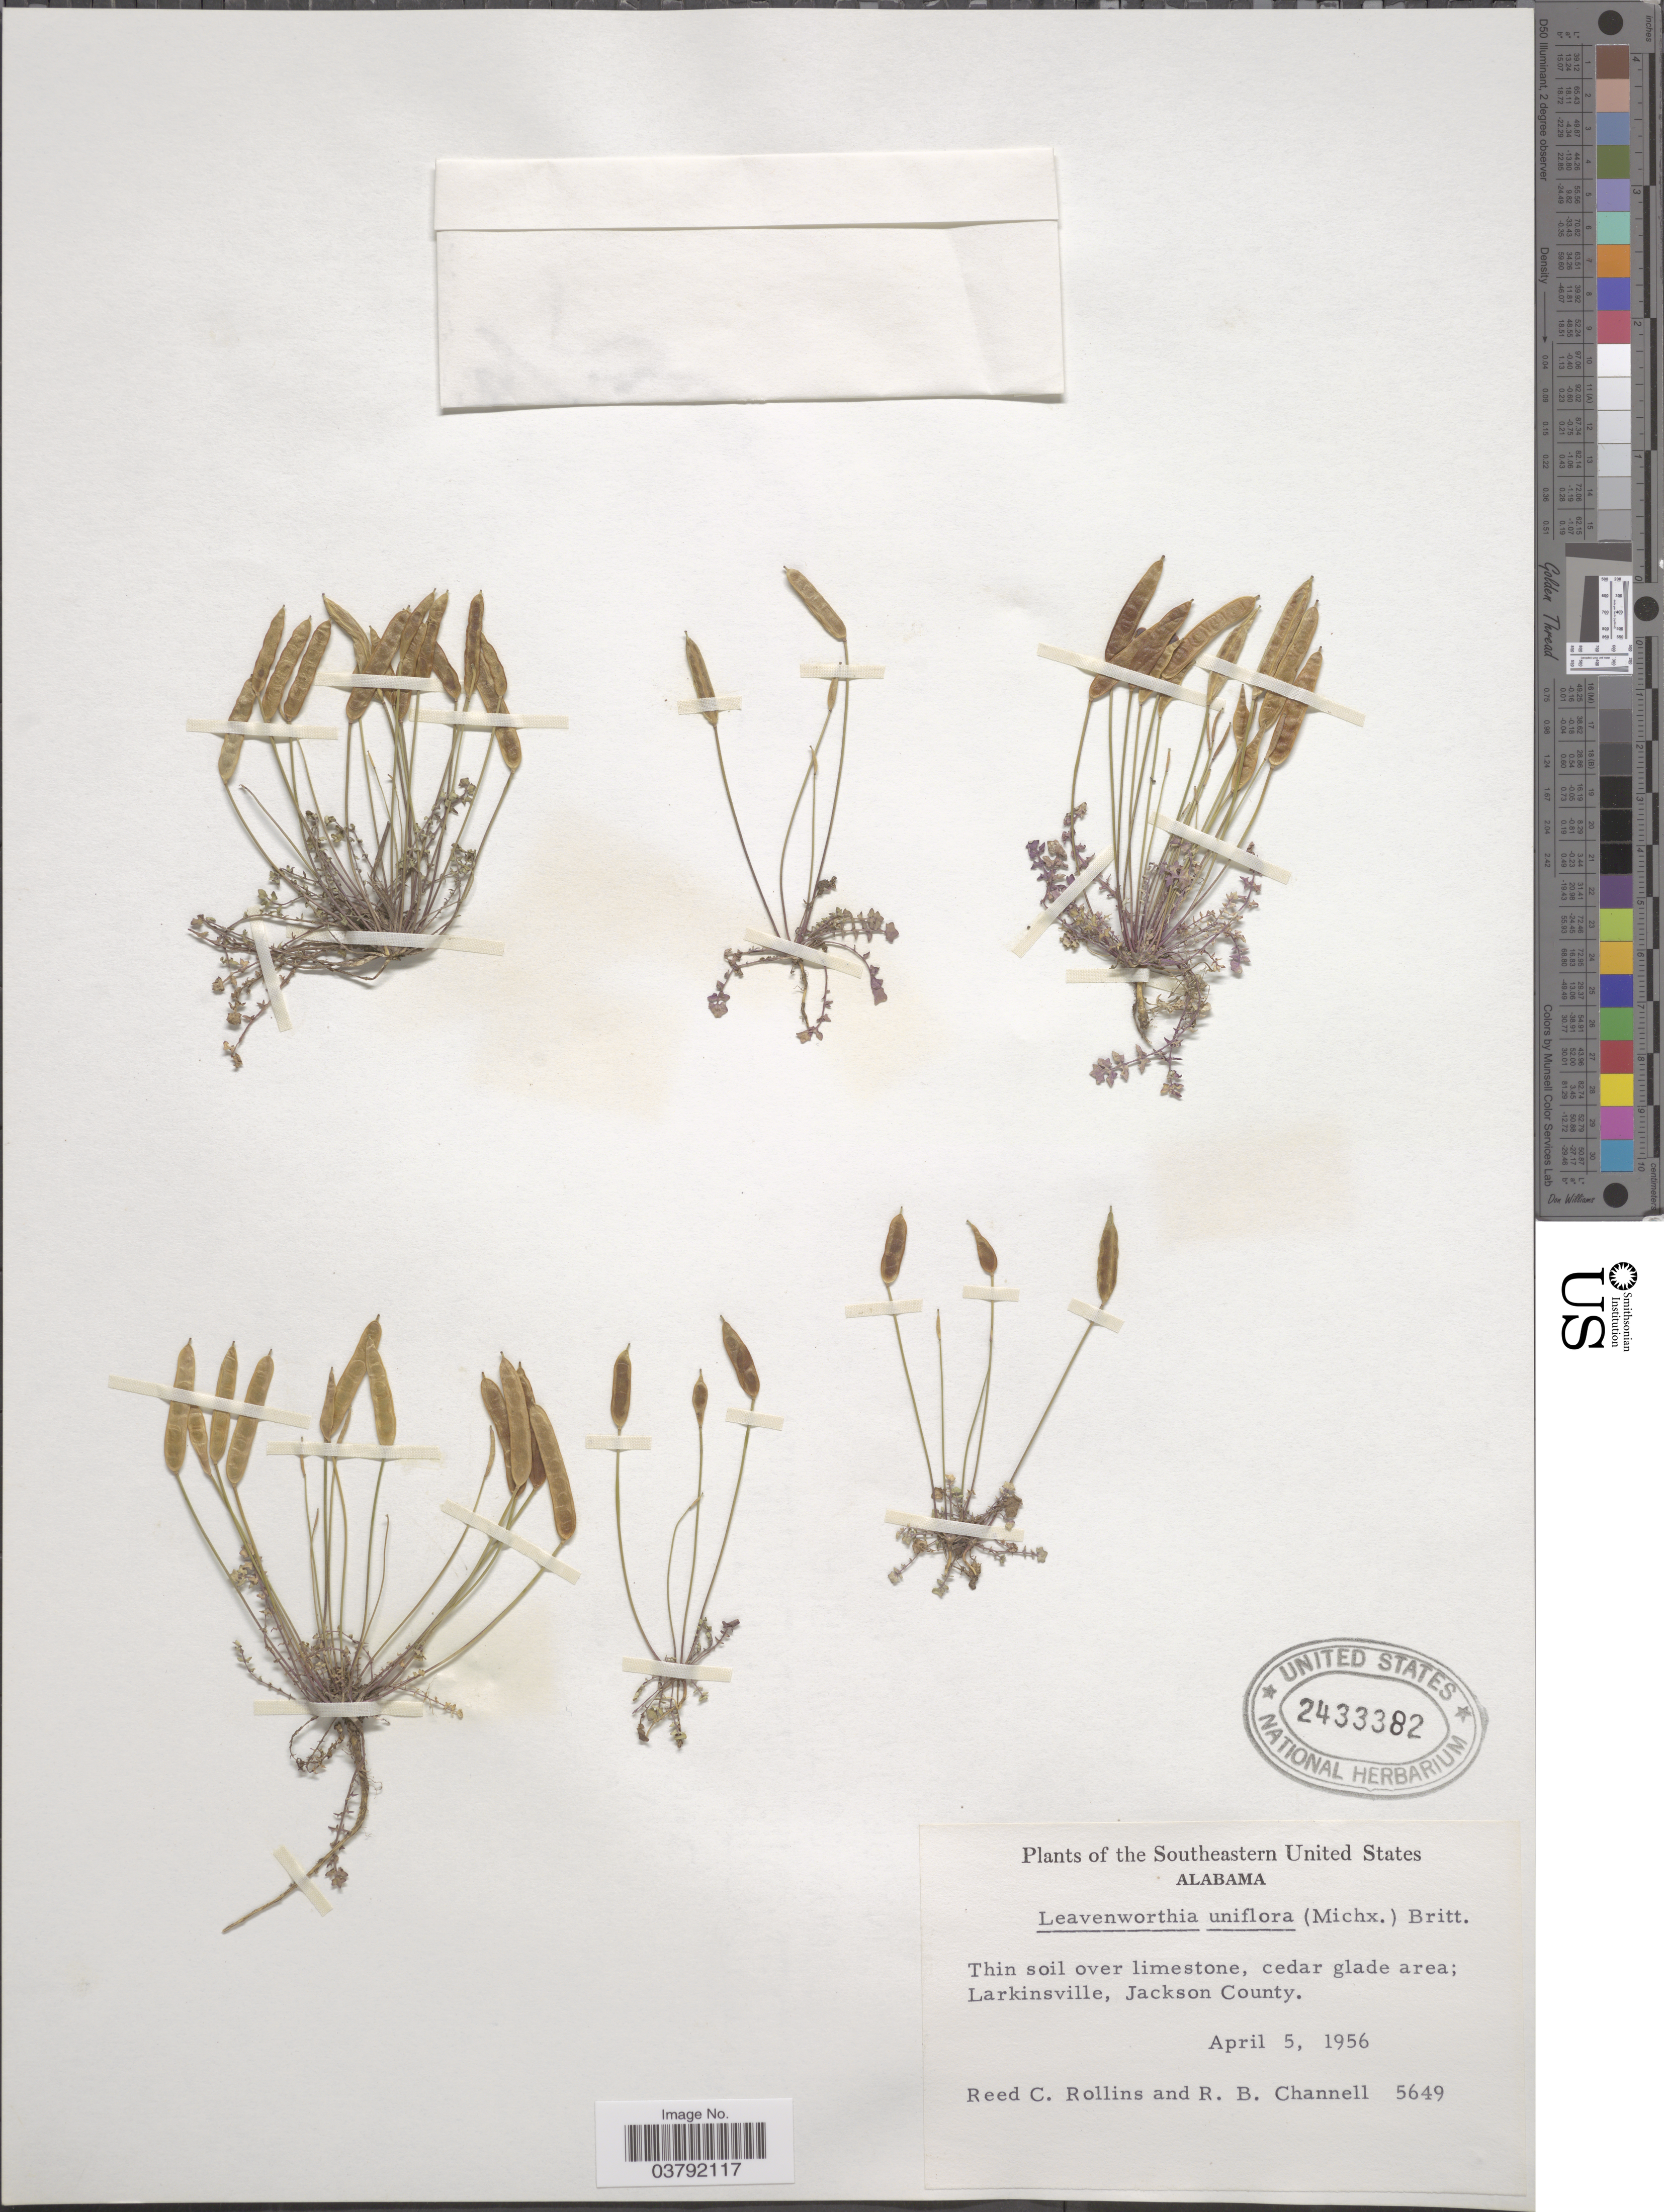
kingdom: Plantae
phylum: Tracheophyta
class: Magnoliopsida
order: Brassicales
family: Brassicaceae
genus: Leavenworthia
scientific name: Leavenworthia uniflora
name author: (Michx.) Britton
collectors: R. C. Rollins & R. B. Channell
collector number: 5649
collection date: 1956-04-05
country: United States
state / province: Alabama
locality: Southeastern United States. Larkinsville, Jackson County.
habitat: thin soil over limestone, cedar glade area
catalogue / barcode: US 2433382